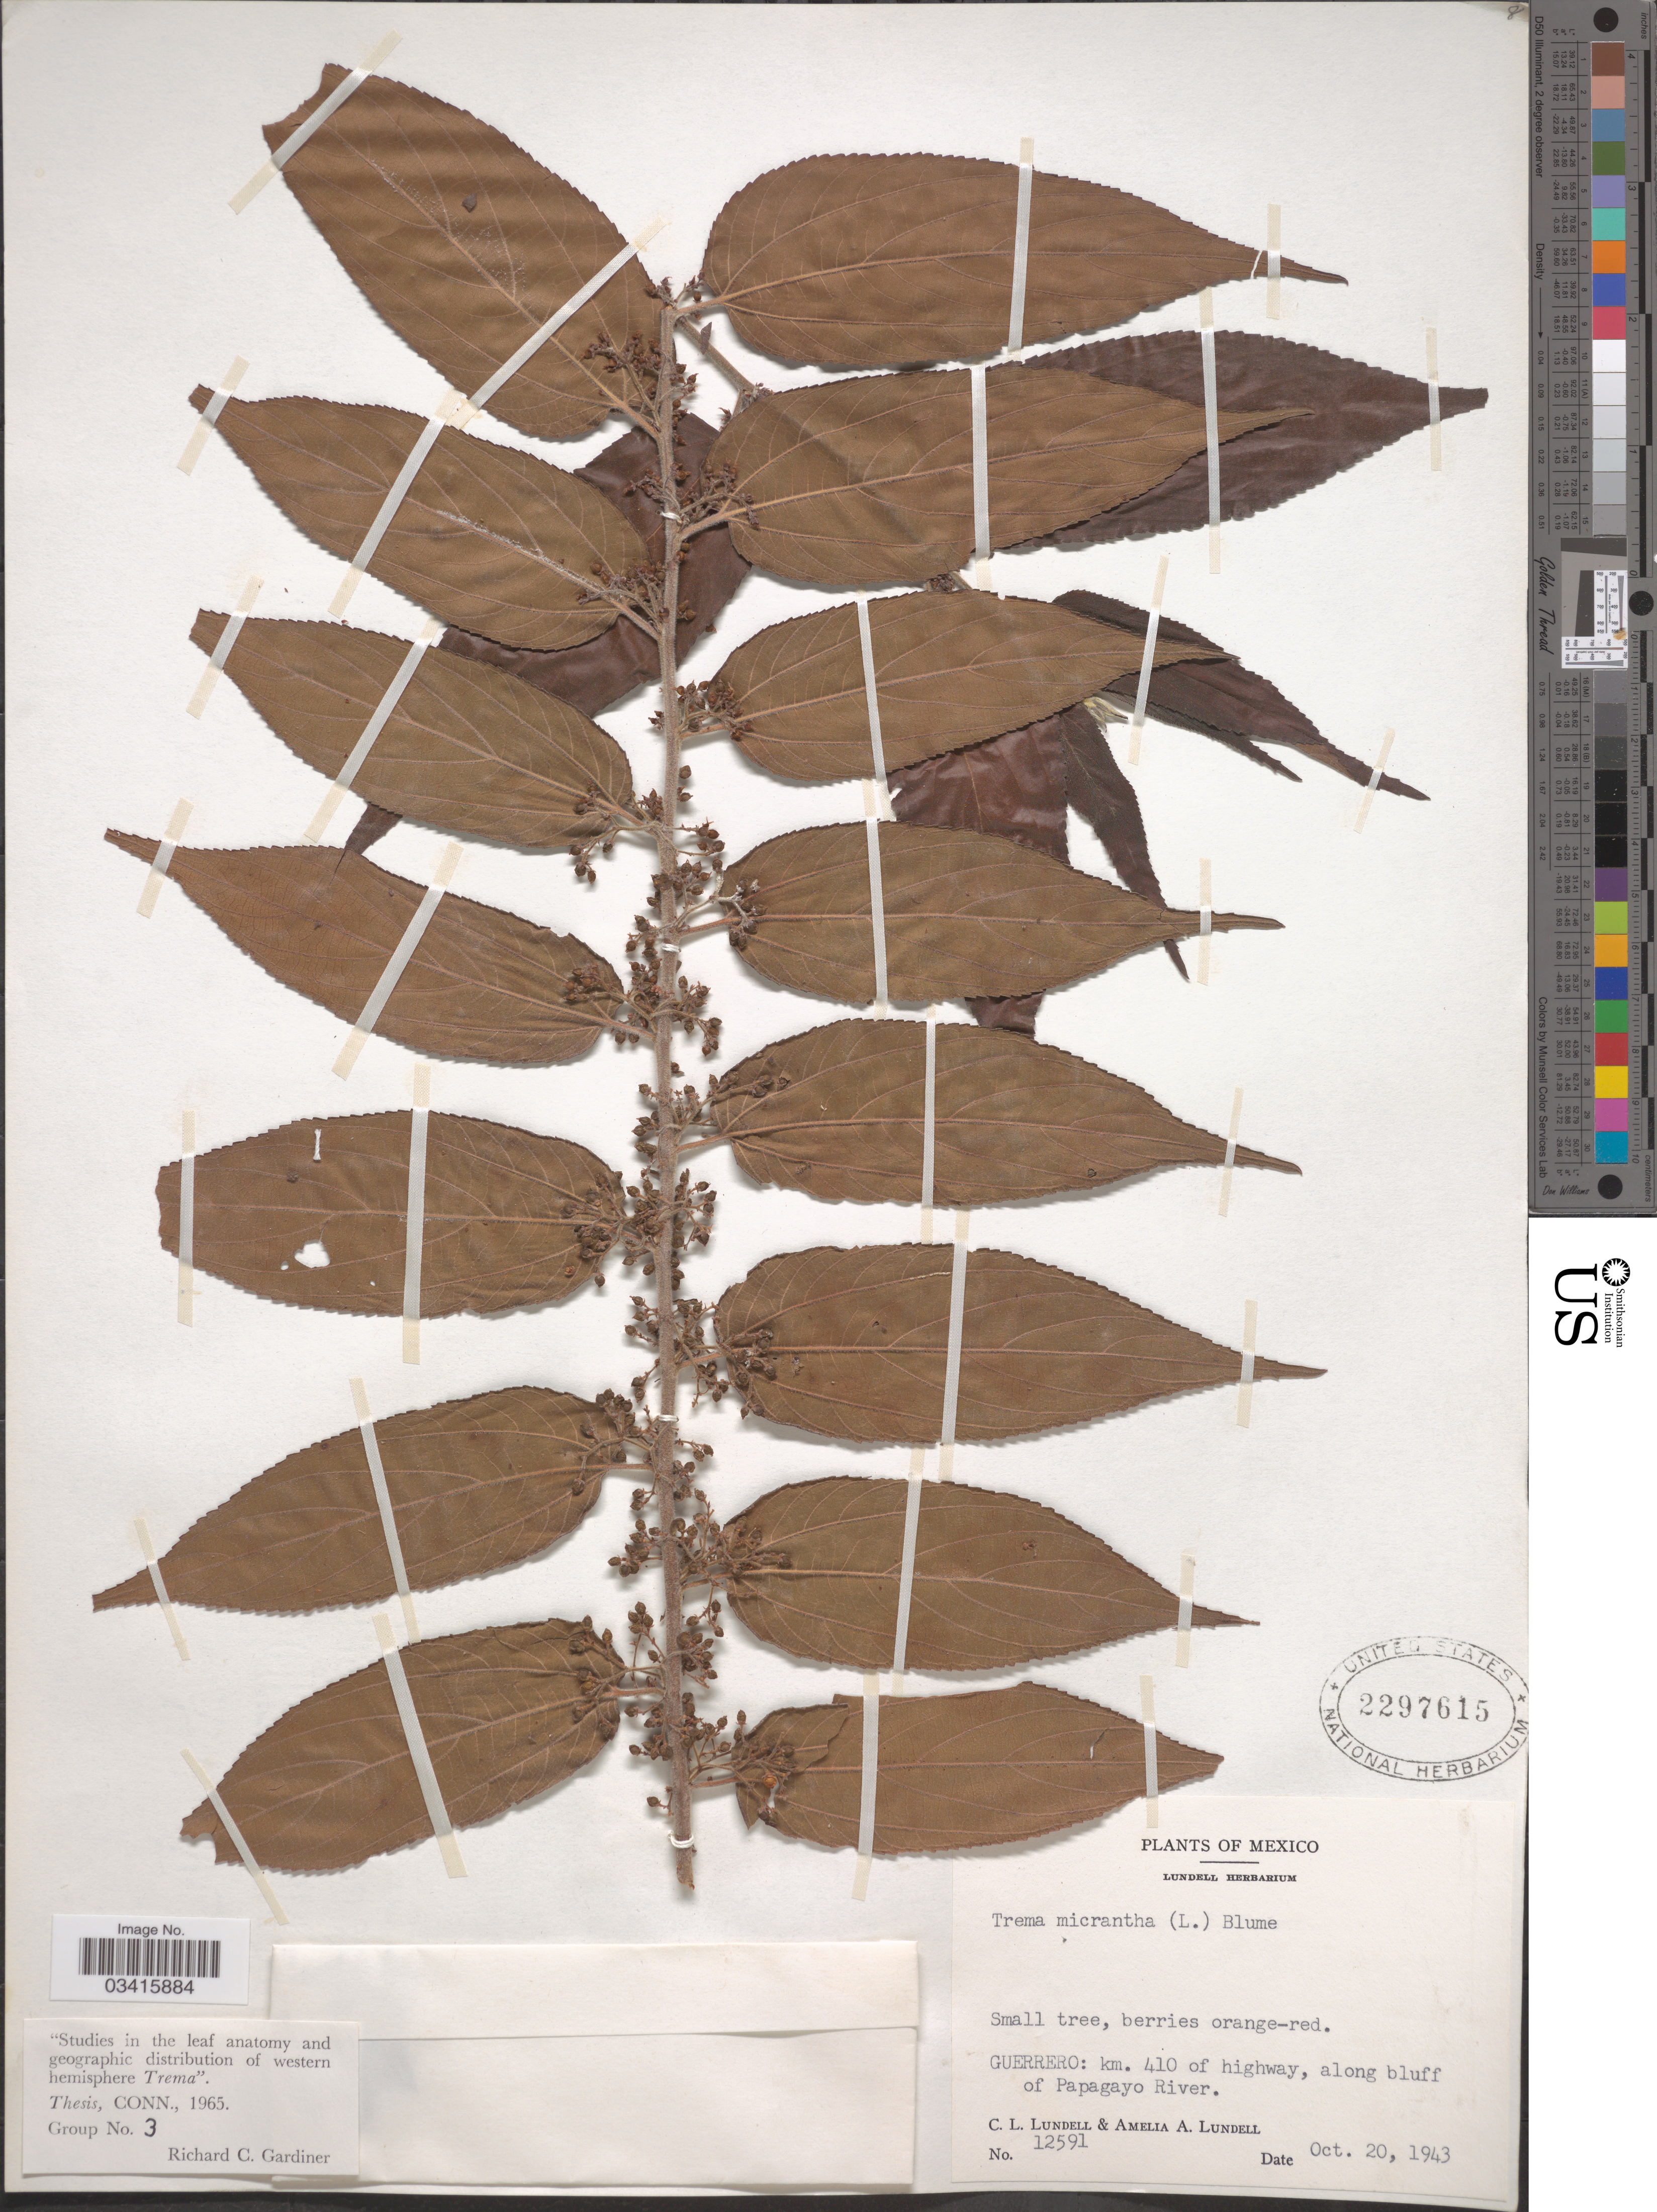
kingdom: Plantae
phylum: Tracheophyta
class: Magnoliopsida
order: Rosales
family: Cannabaceae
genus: Trema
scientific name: Trema micranthum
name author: (L.) Blume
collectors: C. L. Lundell & A. A. Lundell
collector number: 12591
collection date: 1943-10-20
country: Mexico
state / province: Guerrero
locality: Km. 410 of highway, along bluff of Papagayo River.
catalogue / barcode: US 2297615